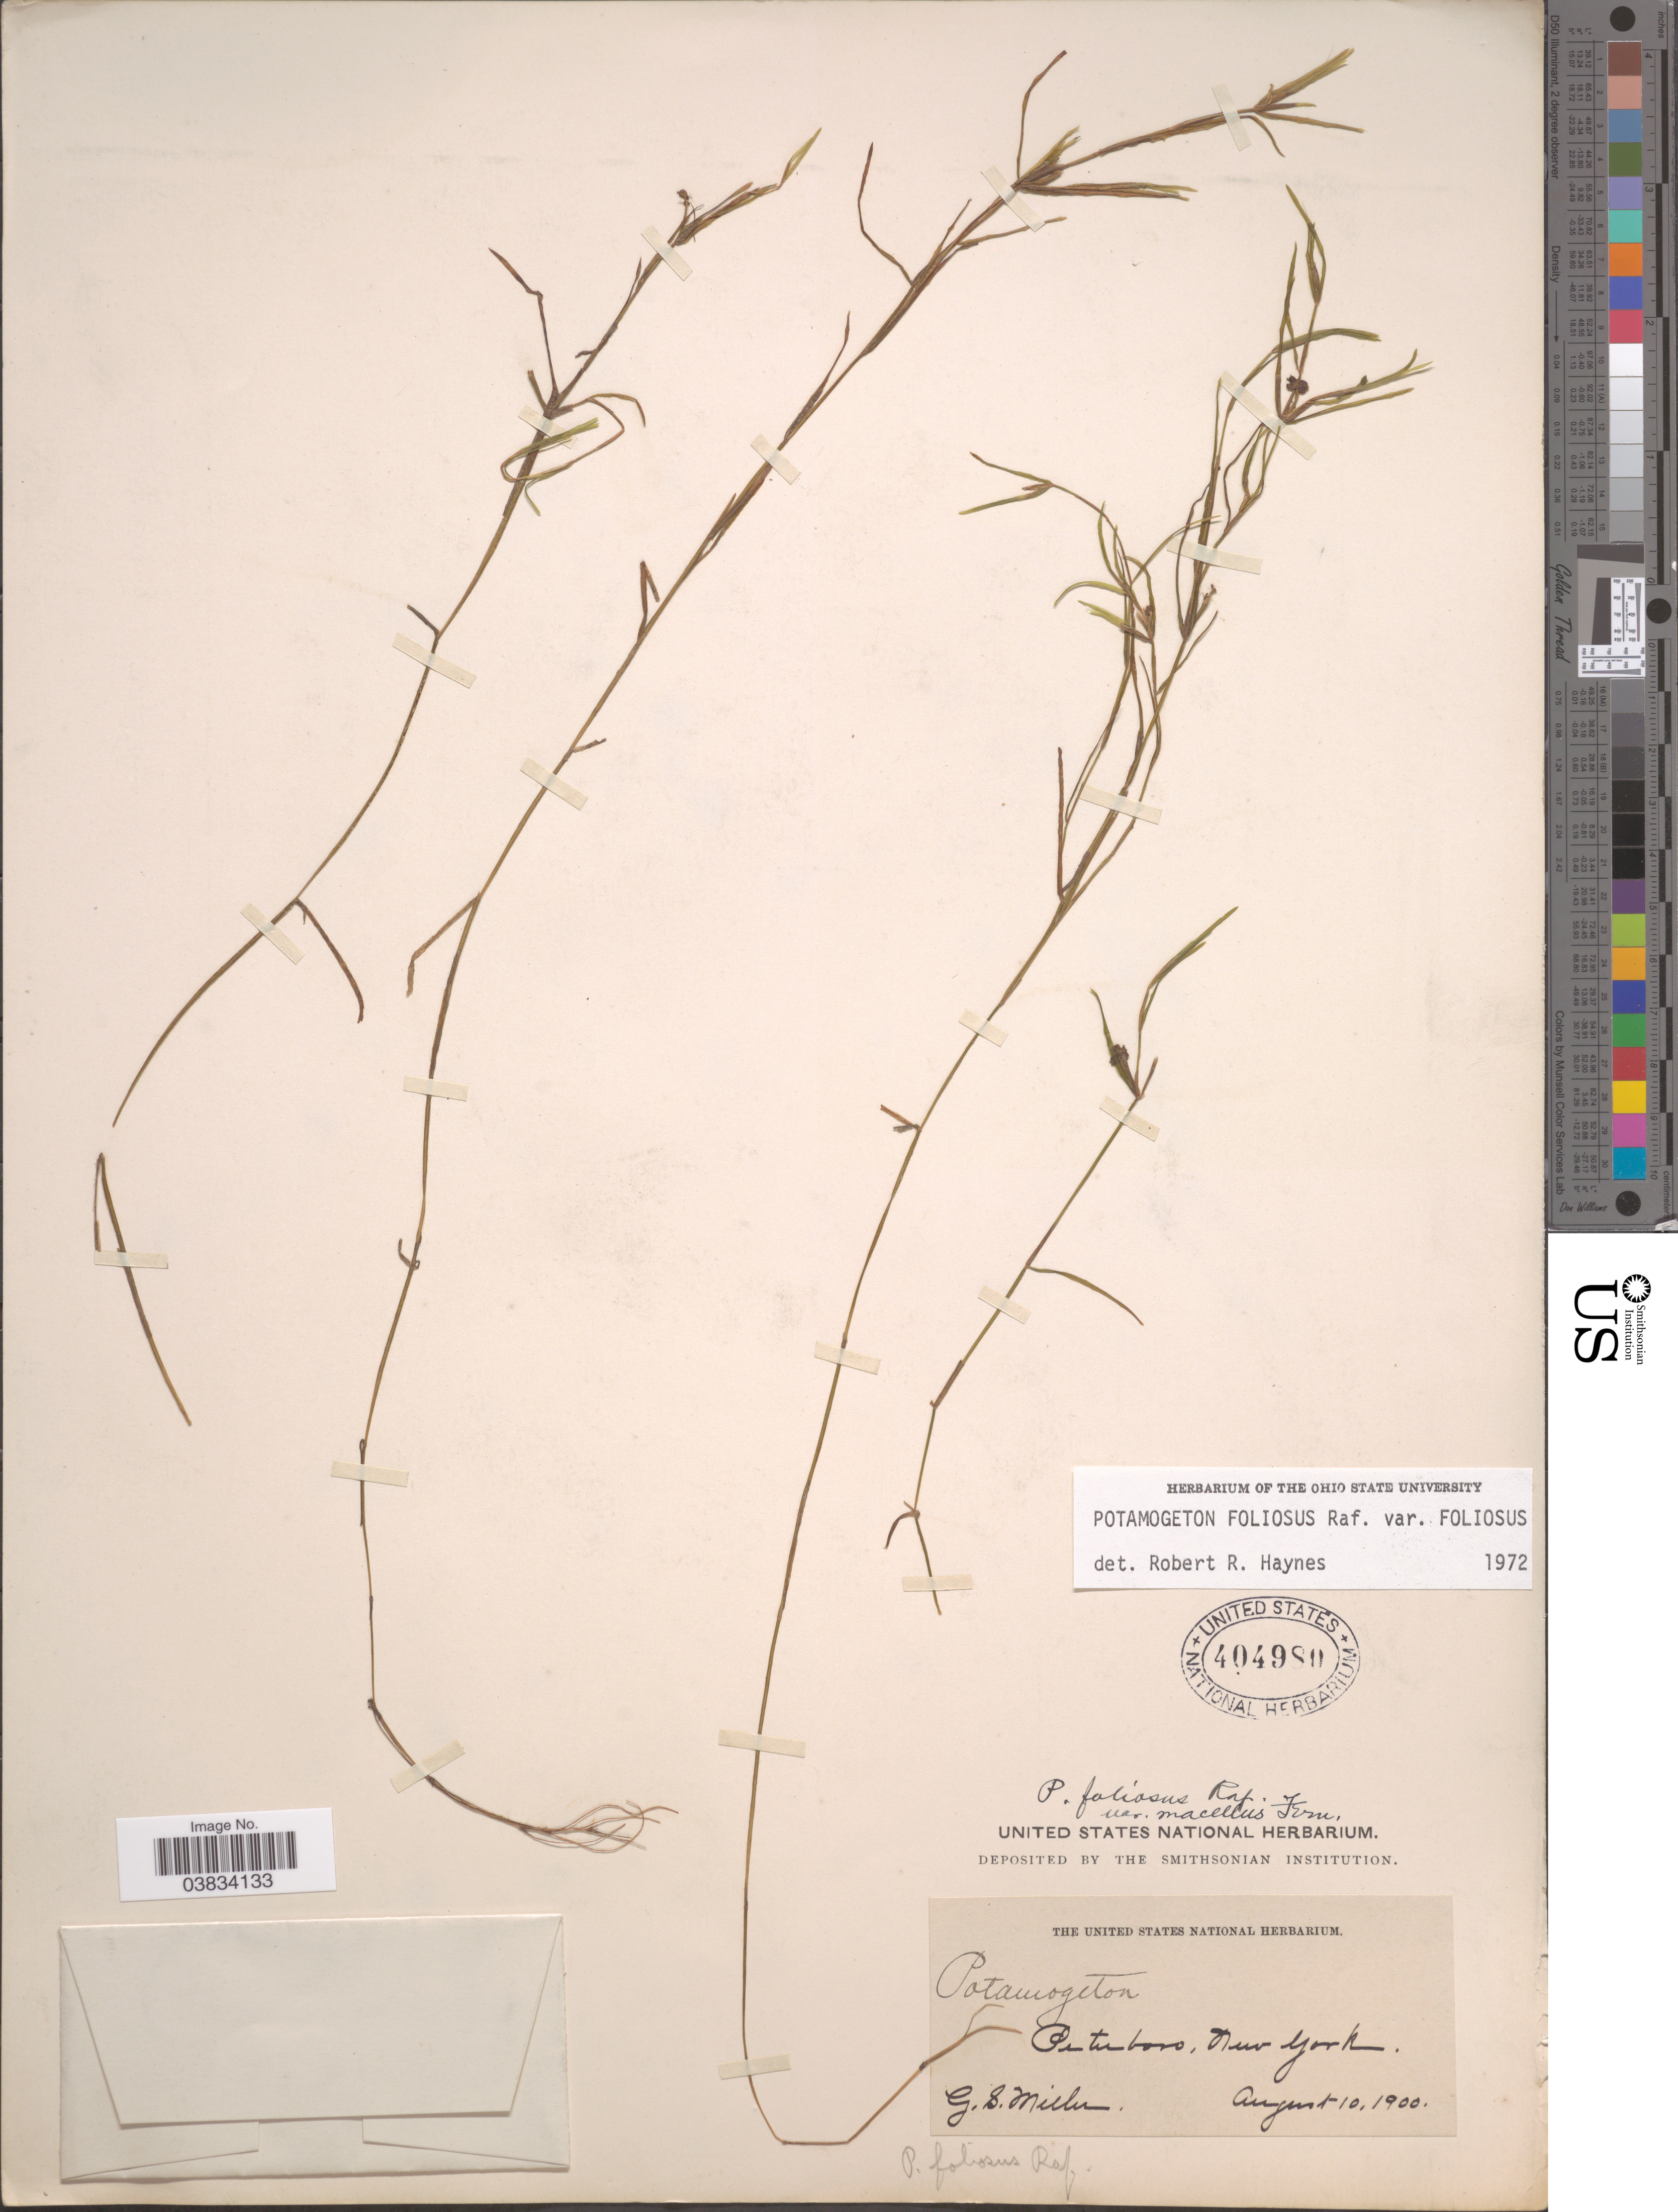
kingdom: Plantae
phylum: Tracheophyta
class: Liliopsida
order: Alismatales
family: Potamogetonaceae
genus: Potamogeton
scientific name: Potamogeton foliosus var. foliosus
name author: Raf.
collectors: G. S. Miller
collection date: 1900-08-10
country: United States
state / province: New York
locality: Peterboro.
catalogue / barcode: US 404980